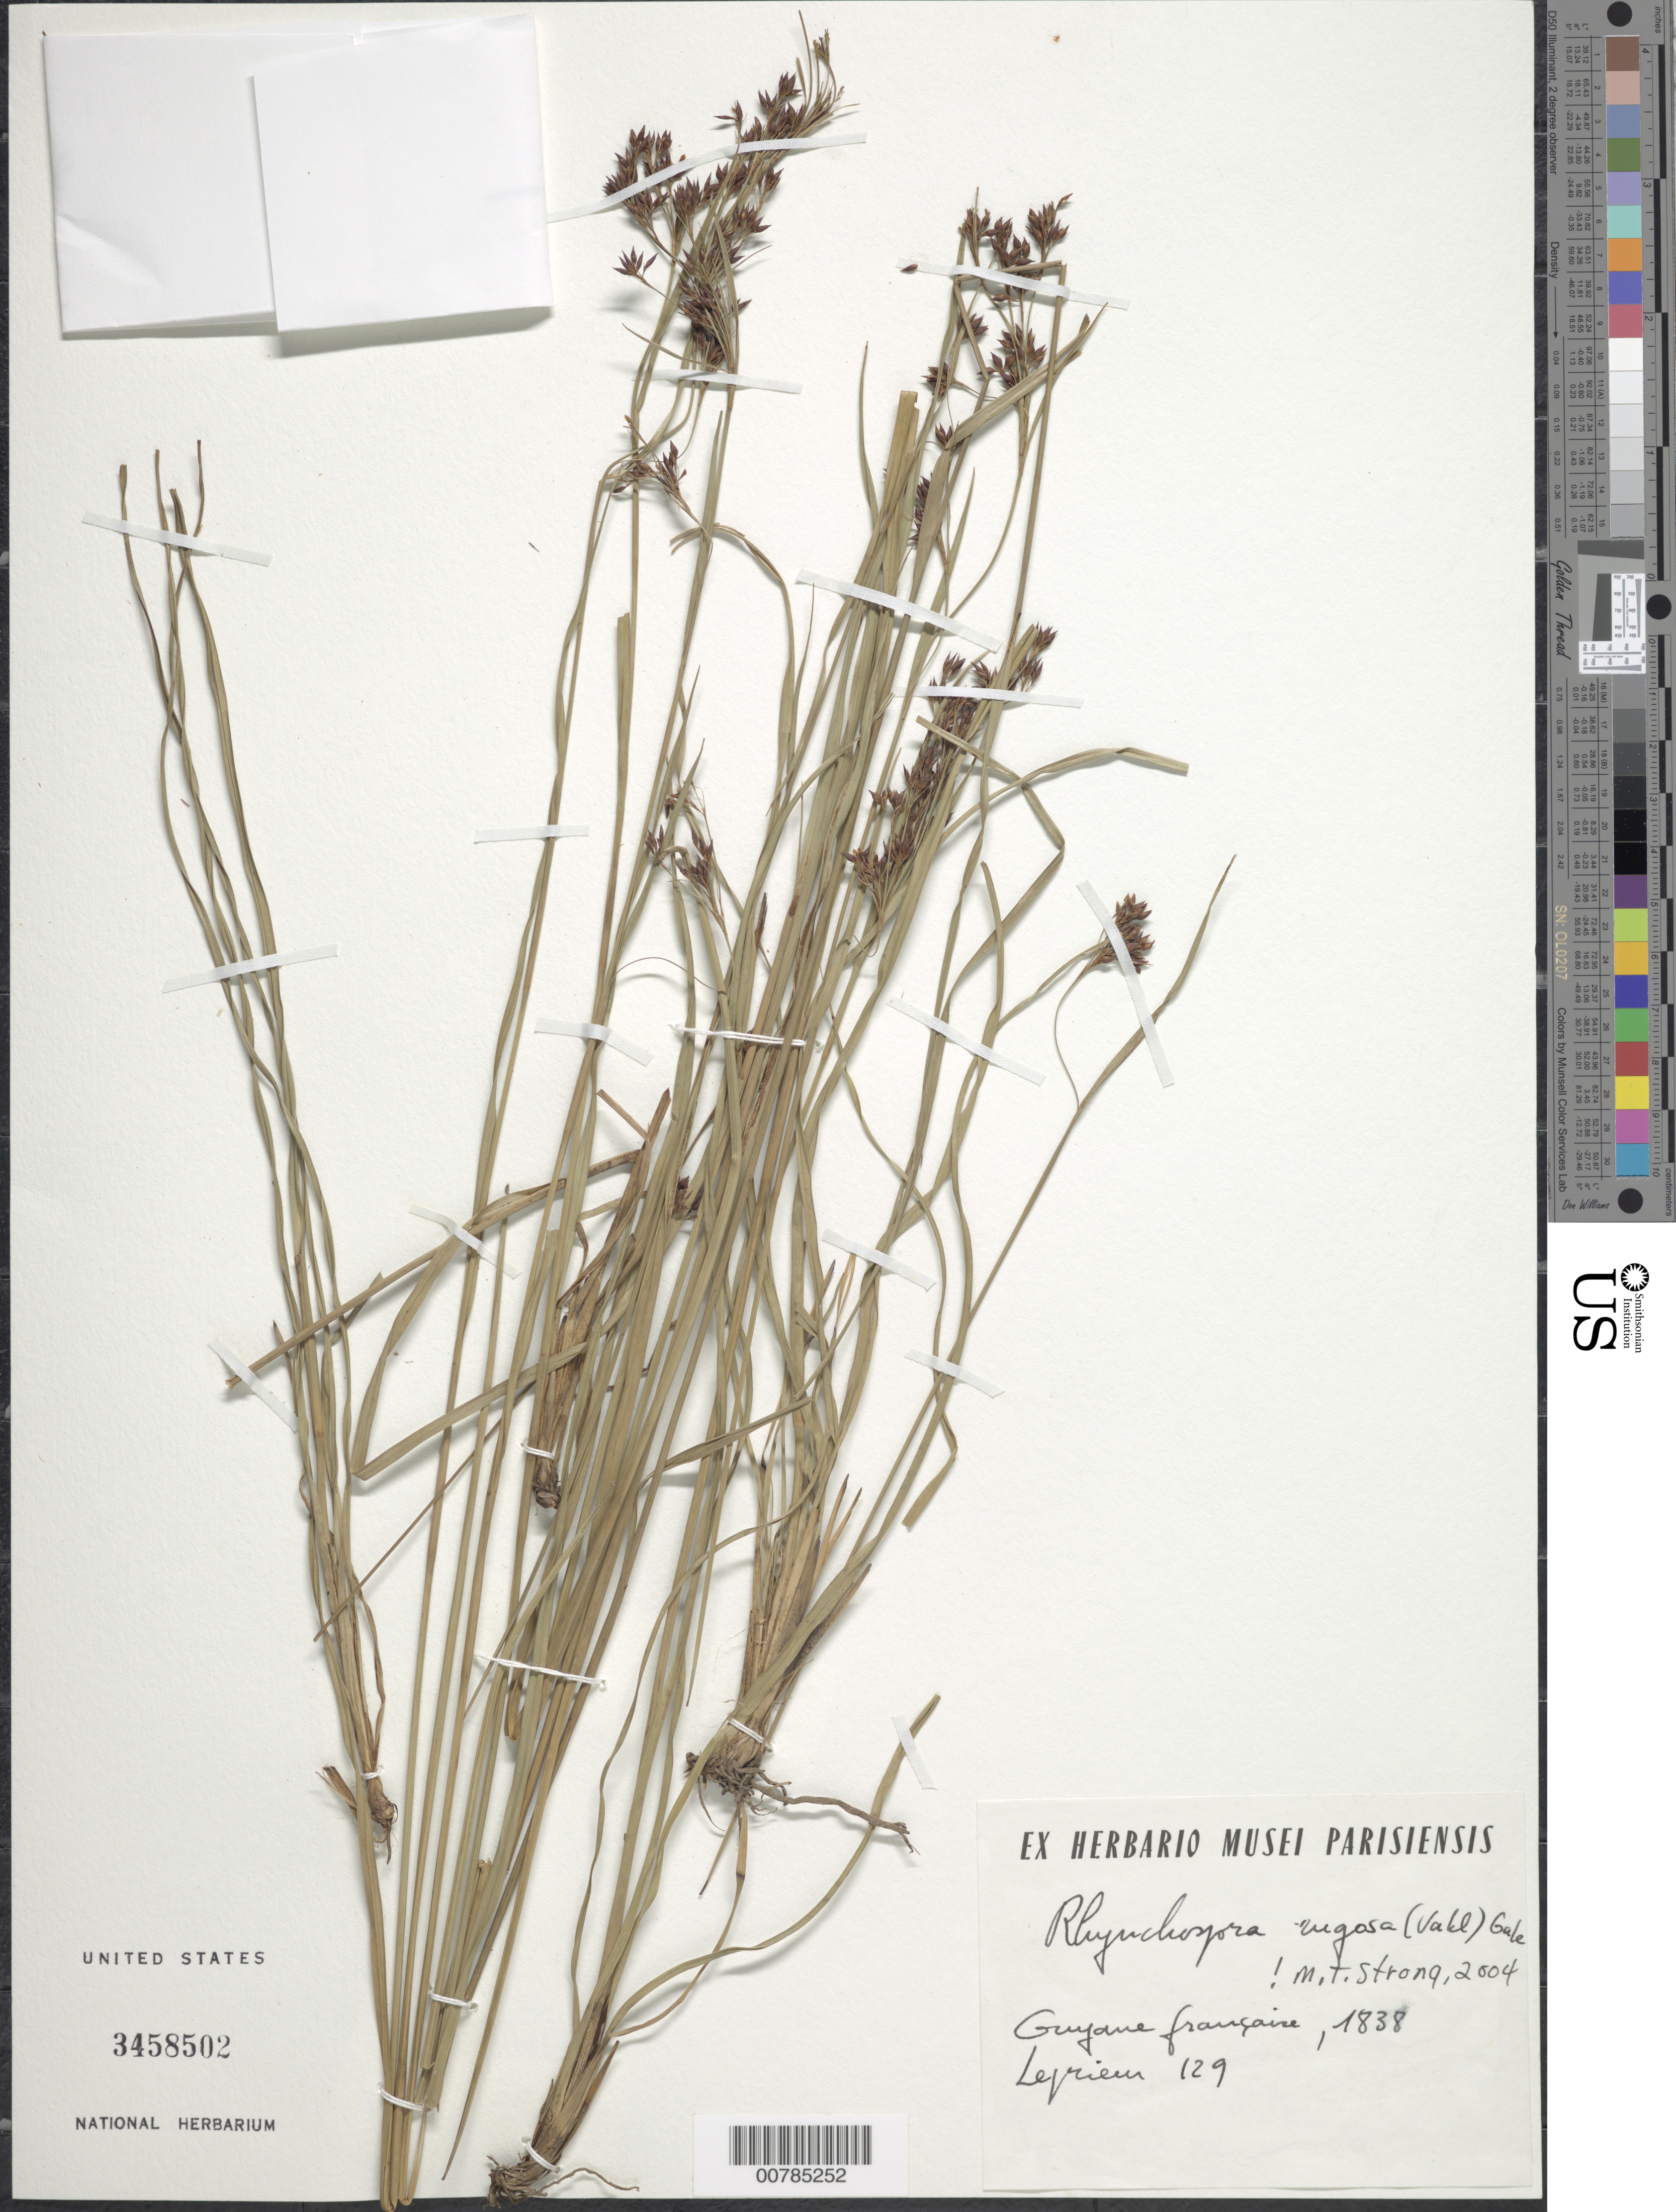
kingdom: Plantae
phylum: Tracheophyta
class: Liliopsida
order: Poales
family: Cyperaceae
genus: Rhynchospora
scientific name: Rhynchospora rugosa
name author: (Vahl) Gale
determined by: Strong, M. T., (US), Smithsonian Institution - National Museum of Natural History (UNITED STATES)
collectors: F. M. R. Leprieur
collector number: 129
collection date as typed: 1838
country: French Guiana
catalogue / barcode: US 3458502